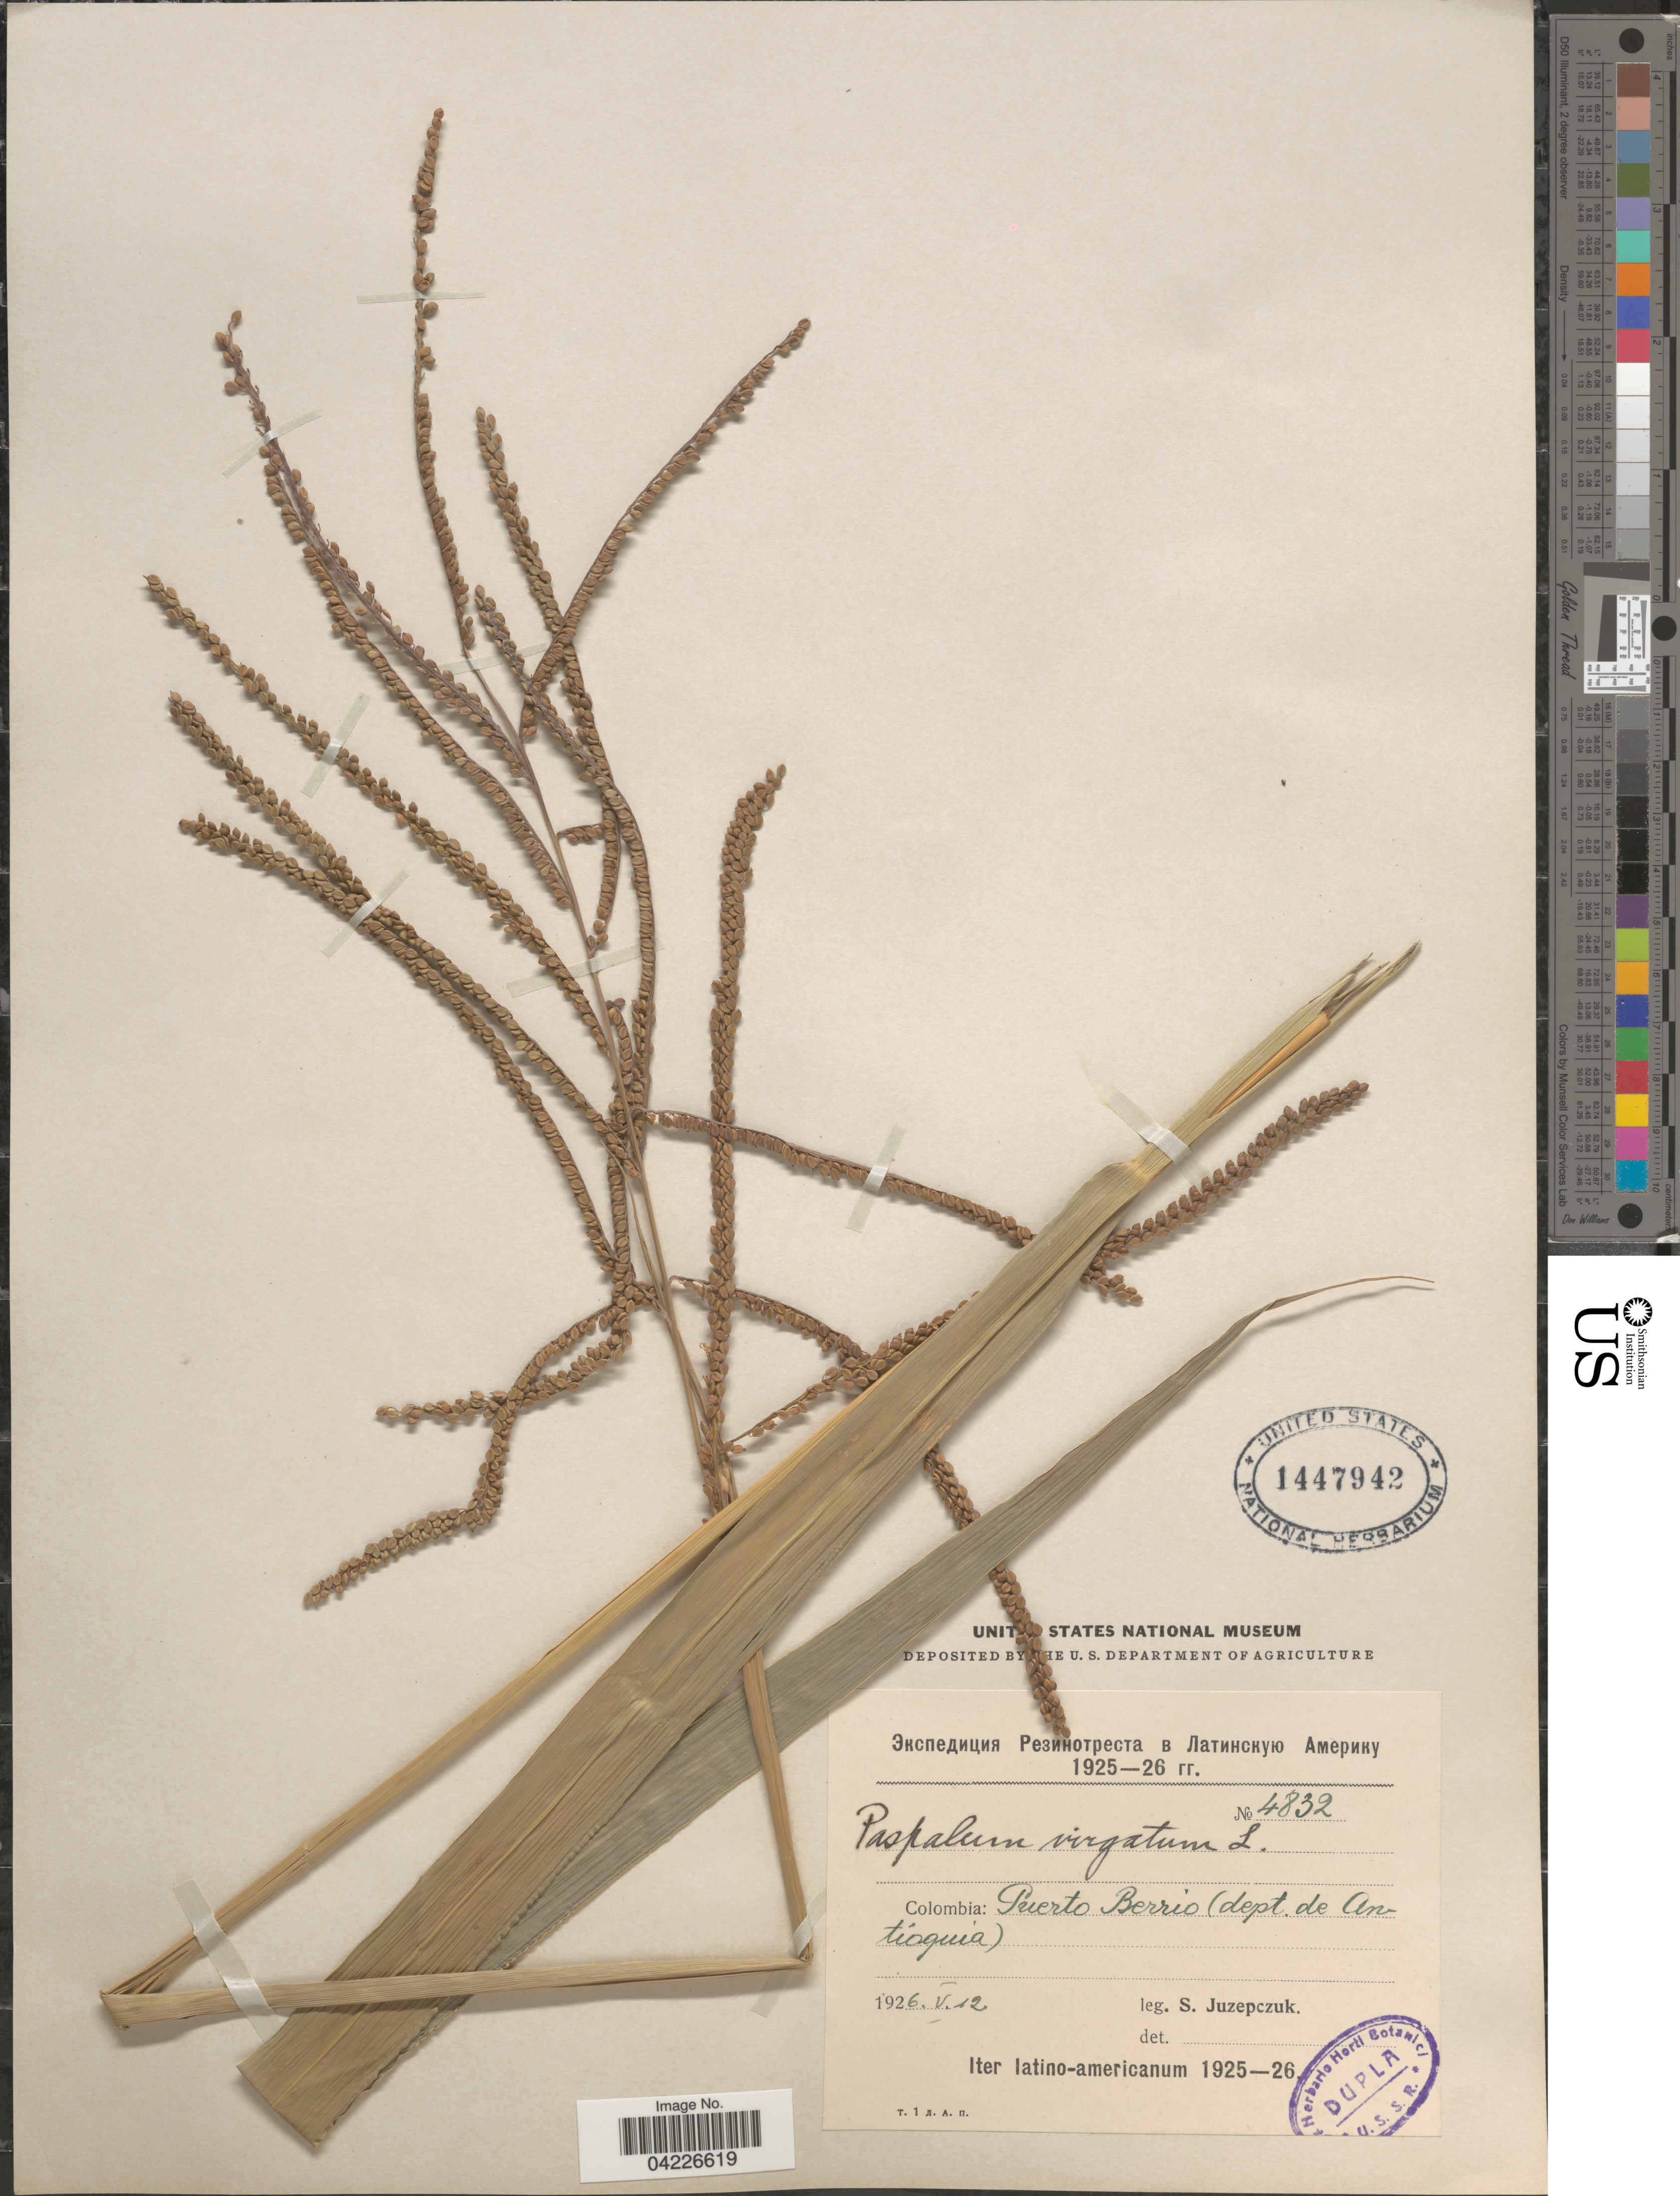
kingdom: Plantae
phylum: Tracheophyta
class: Liliopsida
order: Poales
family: Poaceae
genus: Paspalum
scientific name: Paspalum virgatum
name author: L.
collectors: S. V. Juzepczuk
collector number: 4832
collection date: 1926-05-12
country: Colombia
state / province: Antioquia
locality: Puerto Berrio (dept. de Antioquia). Iter latino-americanum 1925-26.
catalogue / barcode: US 1447942